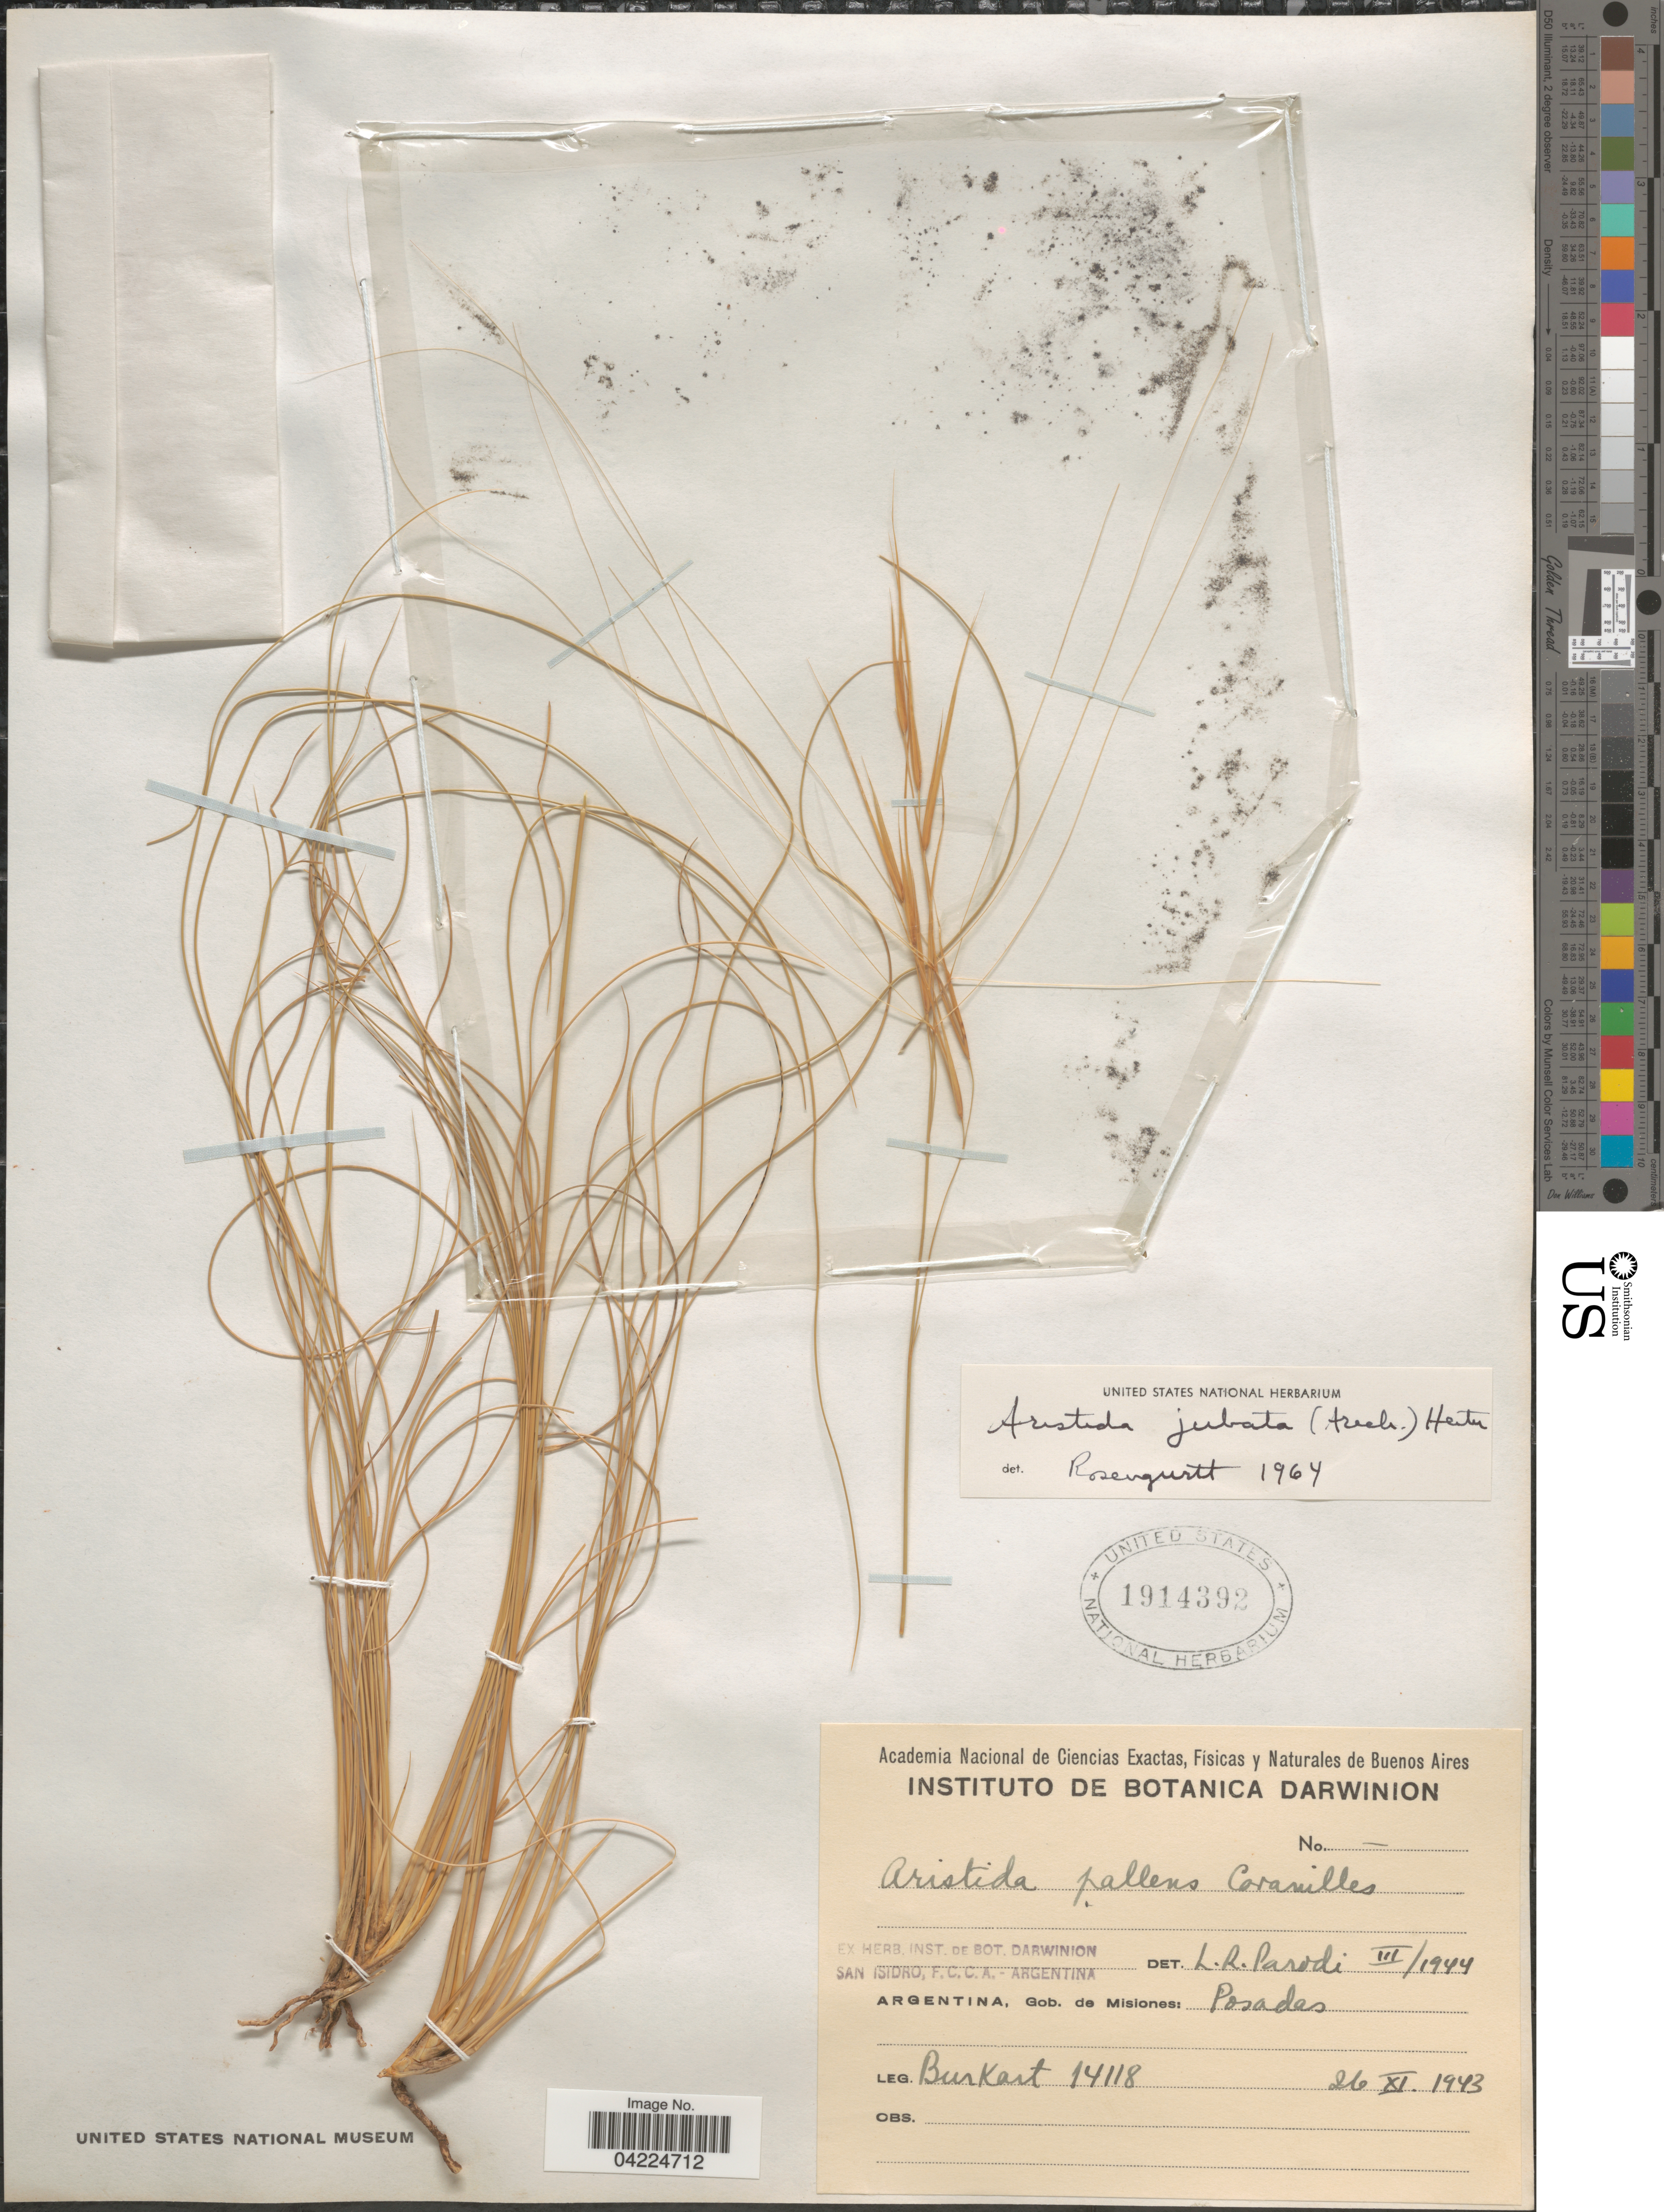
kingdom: Plantae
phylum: Tracheophyta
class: Liliopsida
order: Poales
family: Poaceae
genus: Aristida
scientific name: Aristida jubata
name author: (Arechav.) Herter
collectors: -- Burkart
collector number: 14118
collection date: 1943-11-26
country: Argentina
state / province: Misiones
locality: Gob. de Misiones: Posades.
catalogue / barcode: US 1914392